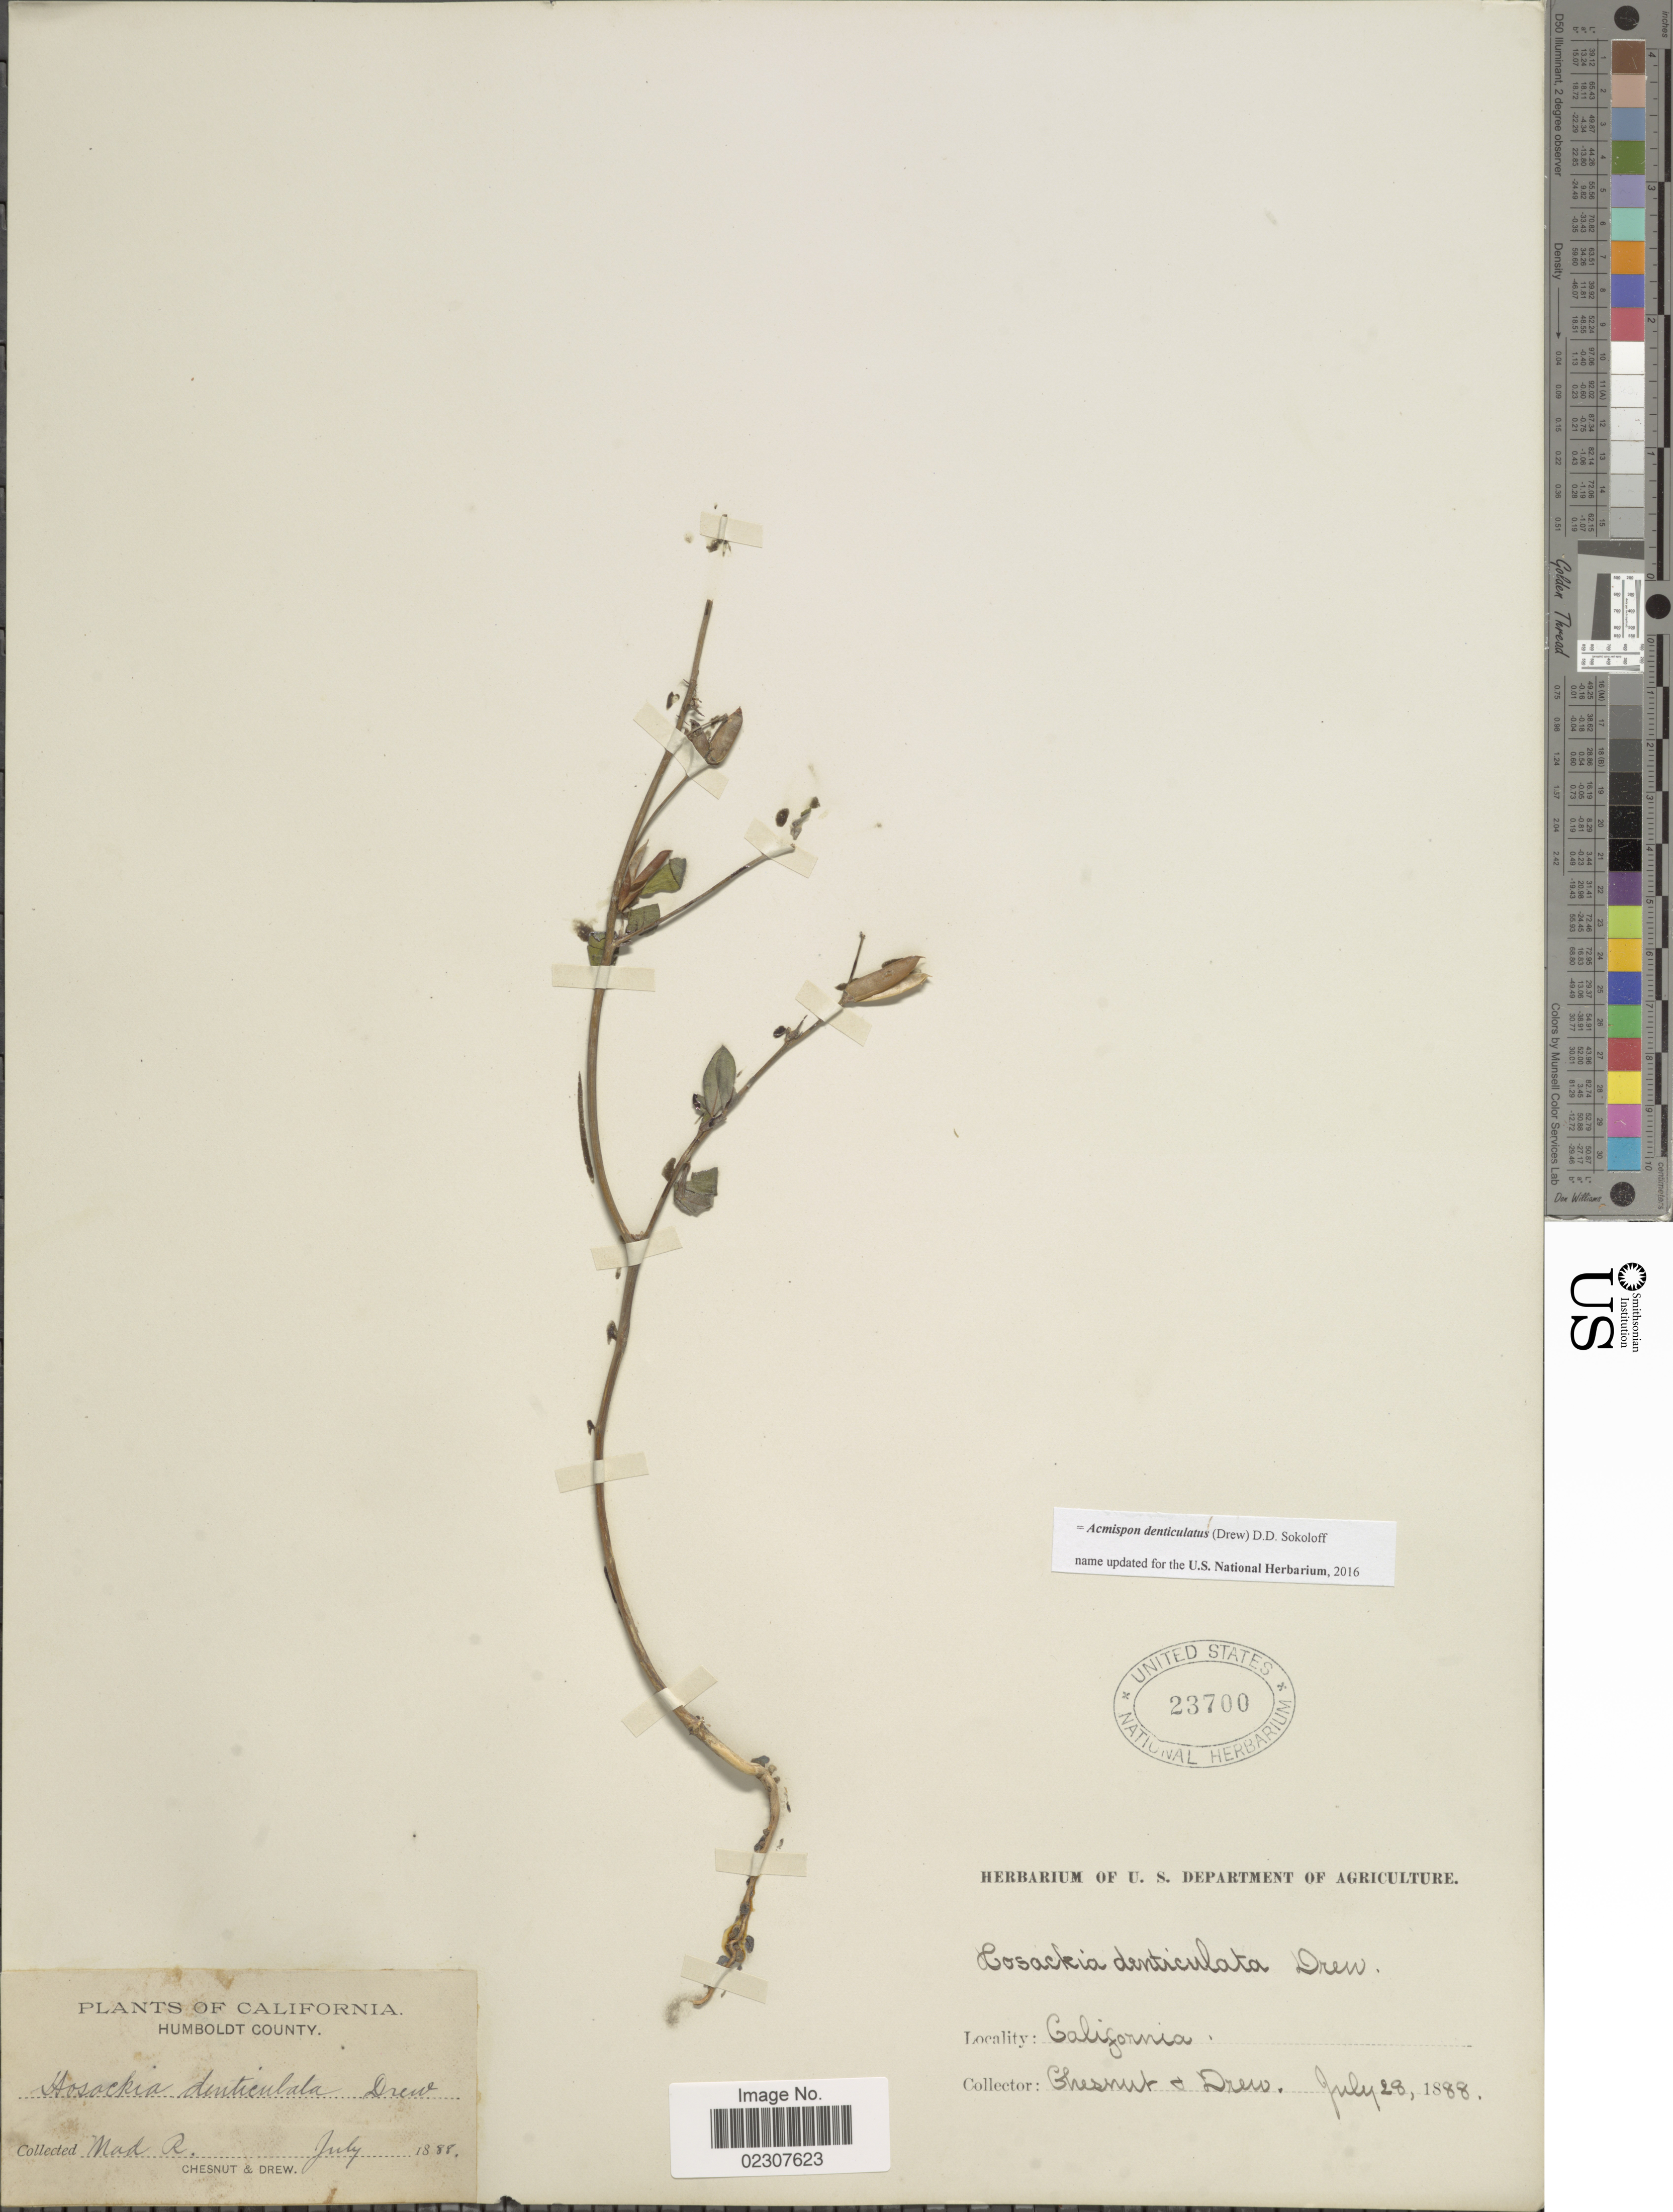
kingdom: Plantae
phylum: Tracheophyta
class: Magnoliopsida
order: Fabales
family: Fabaceae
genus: Acmispon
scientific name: Acmispon denticulatus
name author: (Drew) D.D. Sokoloff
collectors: Chesnut & Drew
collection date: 1888-07-23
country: United States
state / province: California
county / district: Humboldt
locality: Humboldt County, Mad R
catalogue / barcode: US 23700